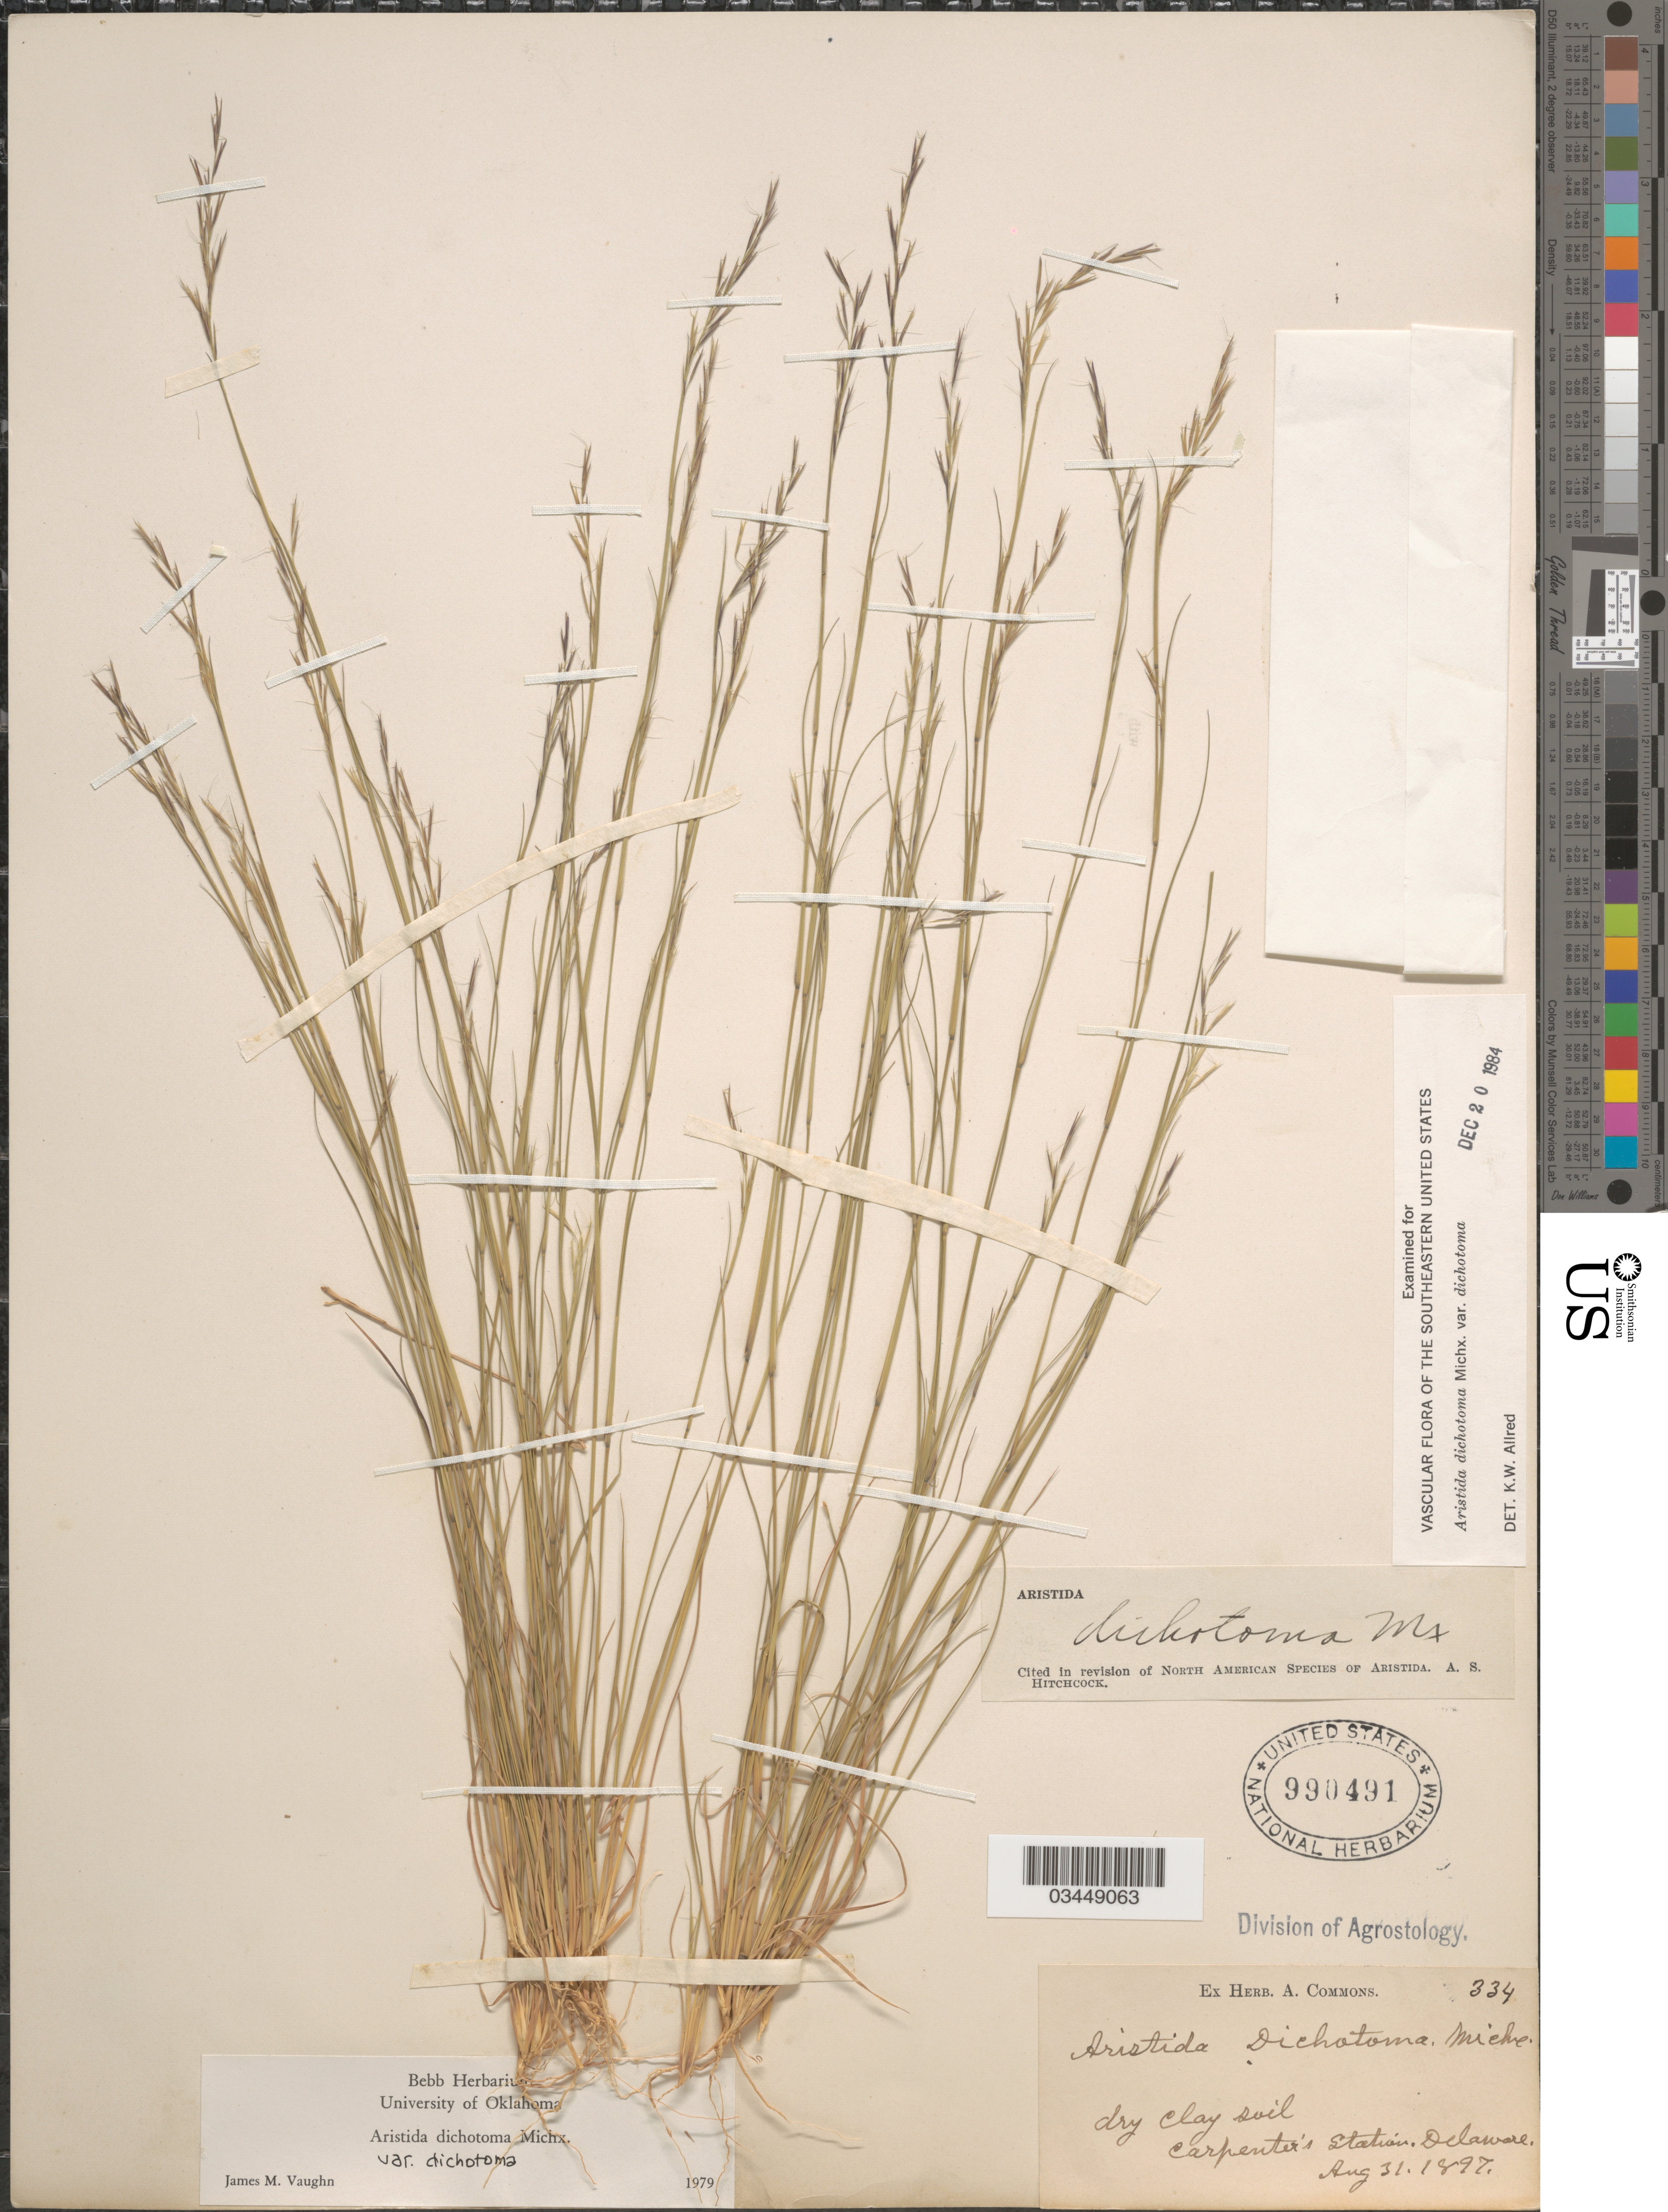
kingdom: Plantae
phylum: Tracheophyta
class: Liliopsida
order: Poales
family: Poaceae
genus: Aristida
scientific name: Aristida dichotoma var. dichotoma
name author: Michx.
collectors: A. Commons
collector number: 334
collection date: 1897-08-31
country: United States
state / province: Delaware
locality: Carpenter's Station.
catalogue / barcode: US 990491